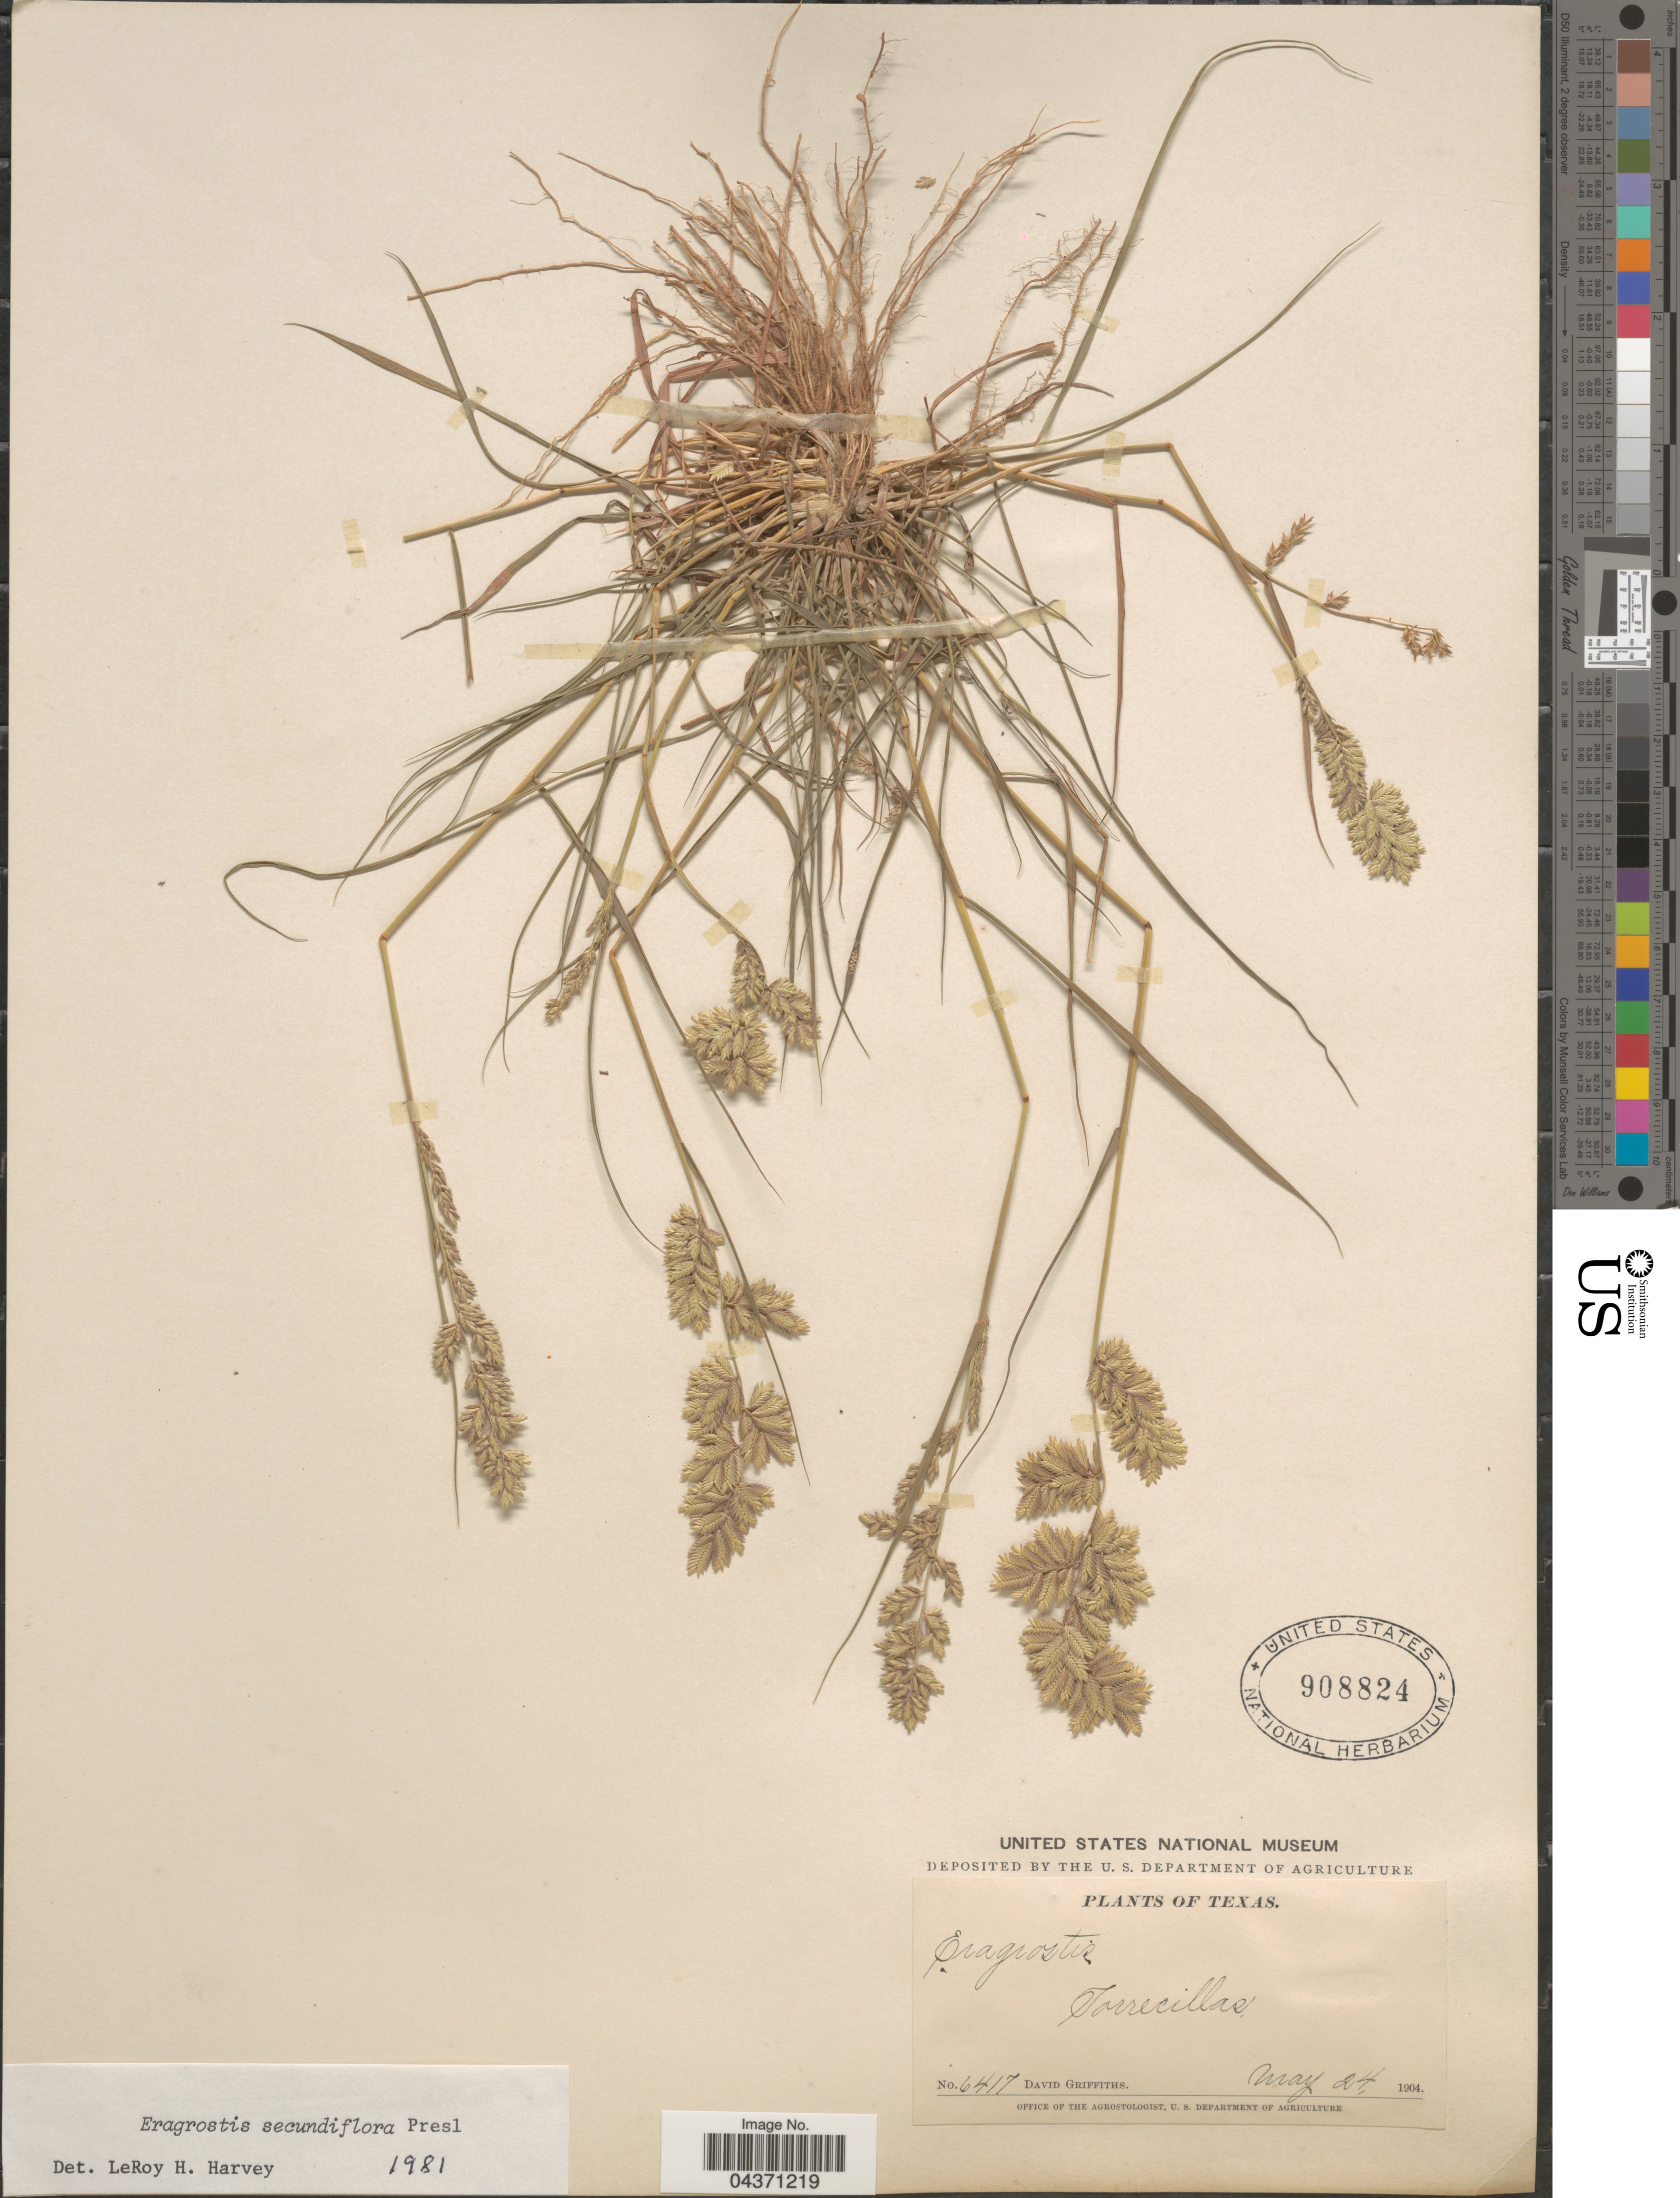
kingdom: Plantae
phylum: Tracheophyta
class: Liliopsida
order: Poales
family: Poaceae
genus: Eragrostis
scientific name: Eragrostis secundiflora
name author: J. Presl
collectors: D. Griffiths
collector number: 6417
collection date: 1904-05-24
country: United States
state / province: Texas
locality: Torrecillas.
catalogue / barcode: US 908824